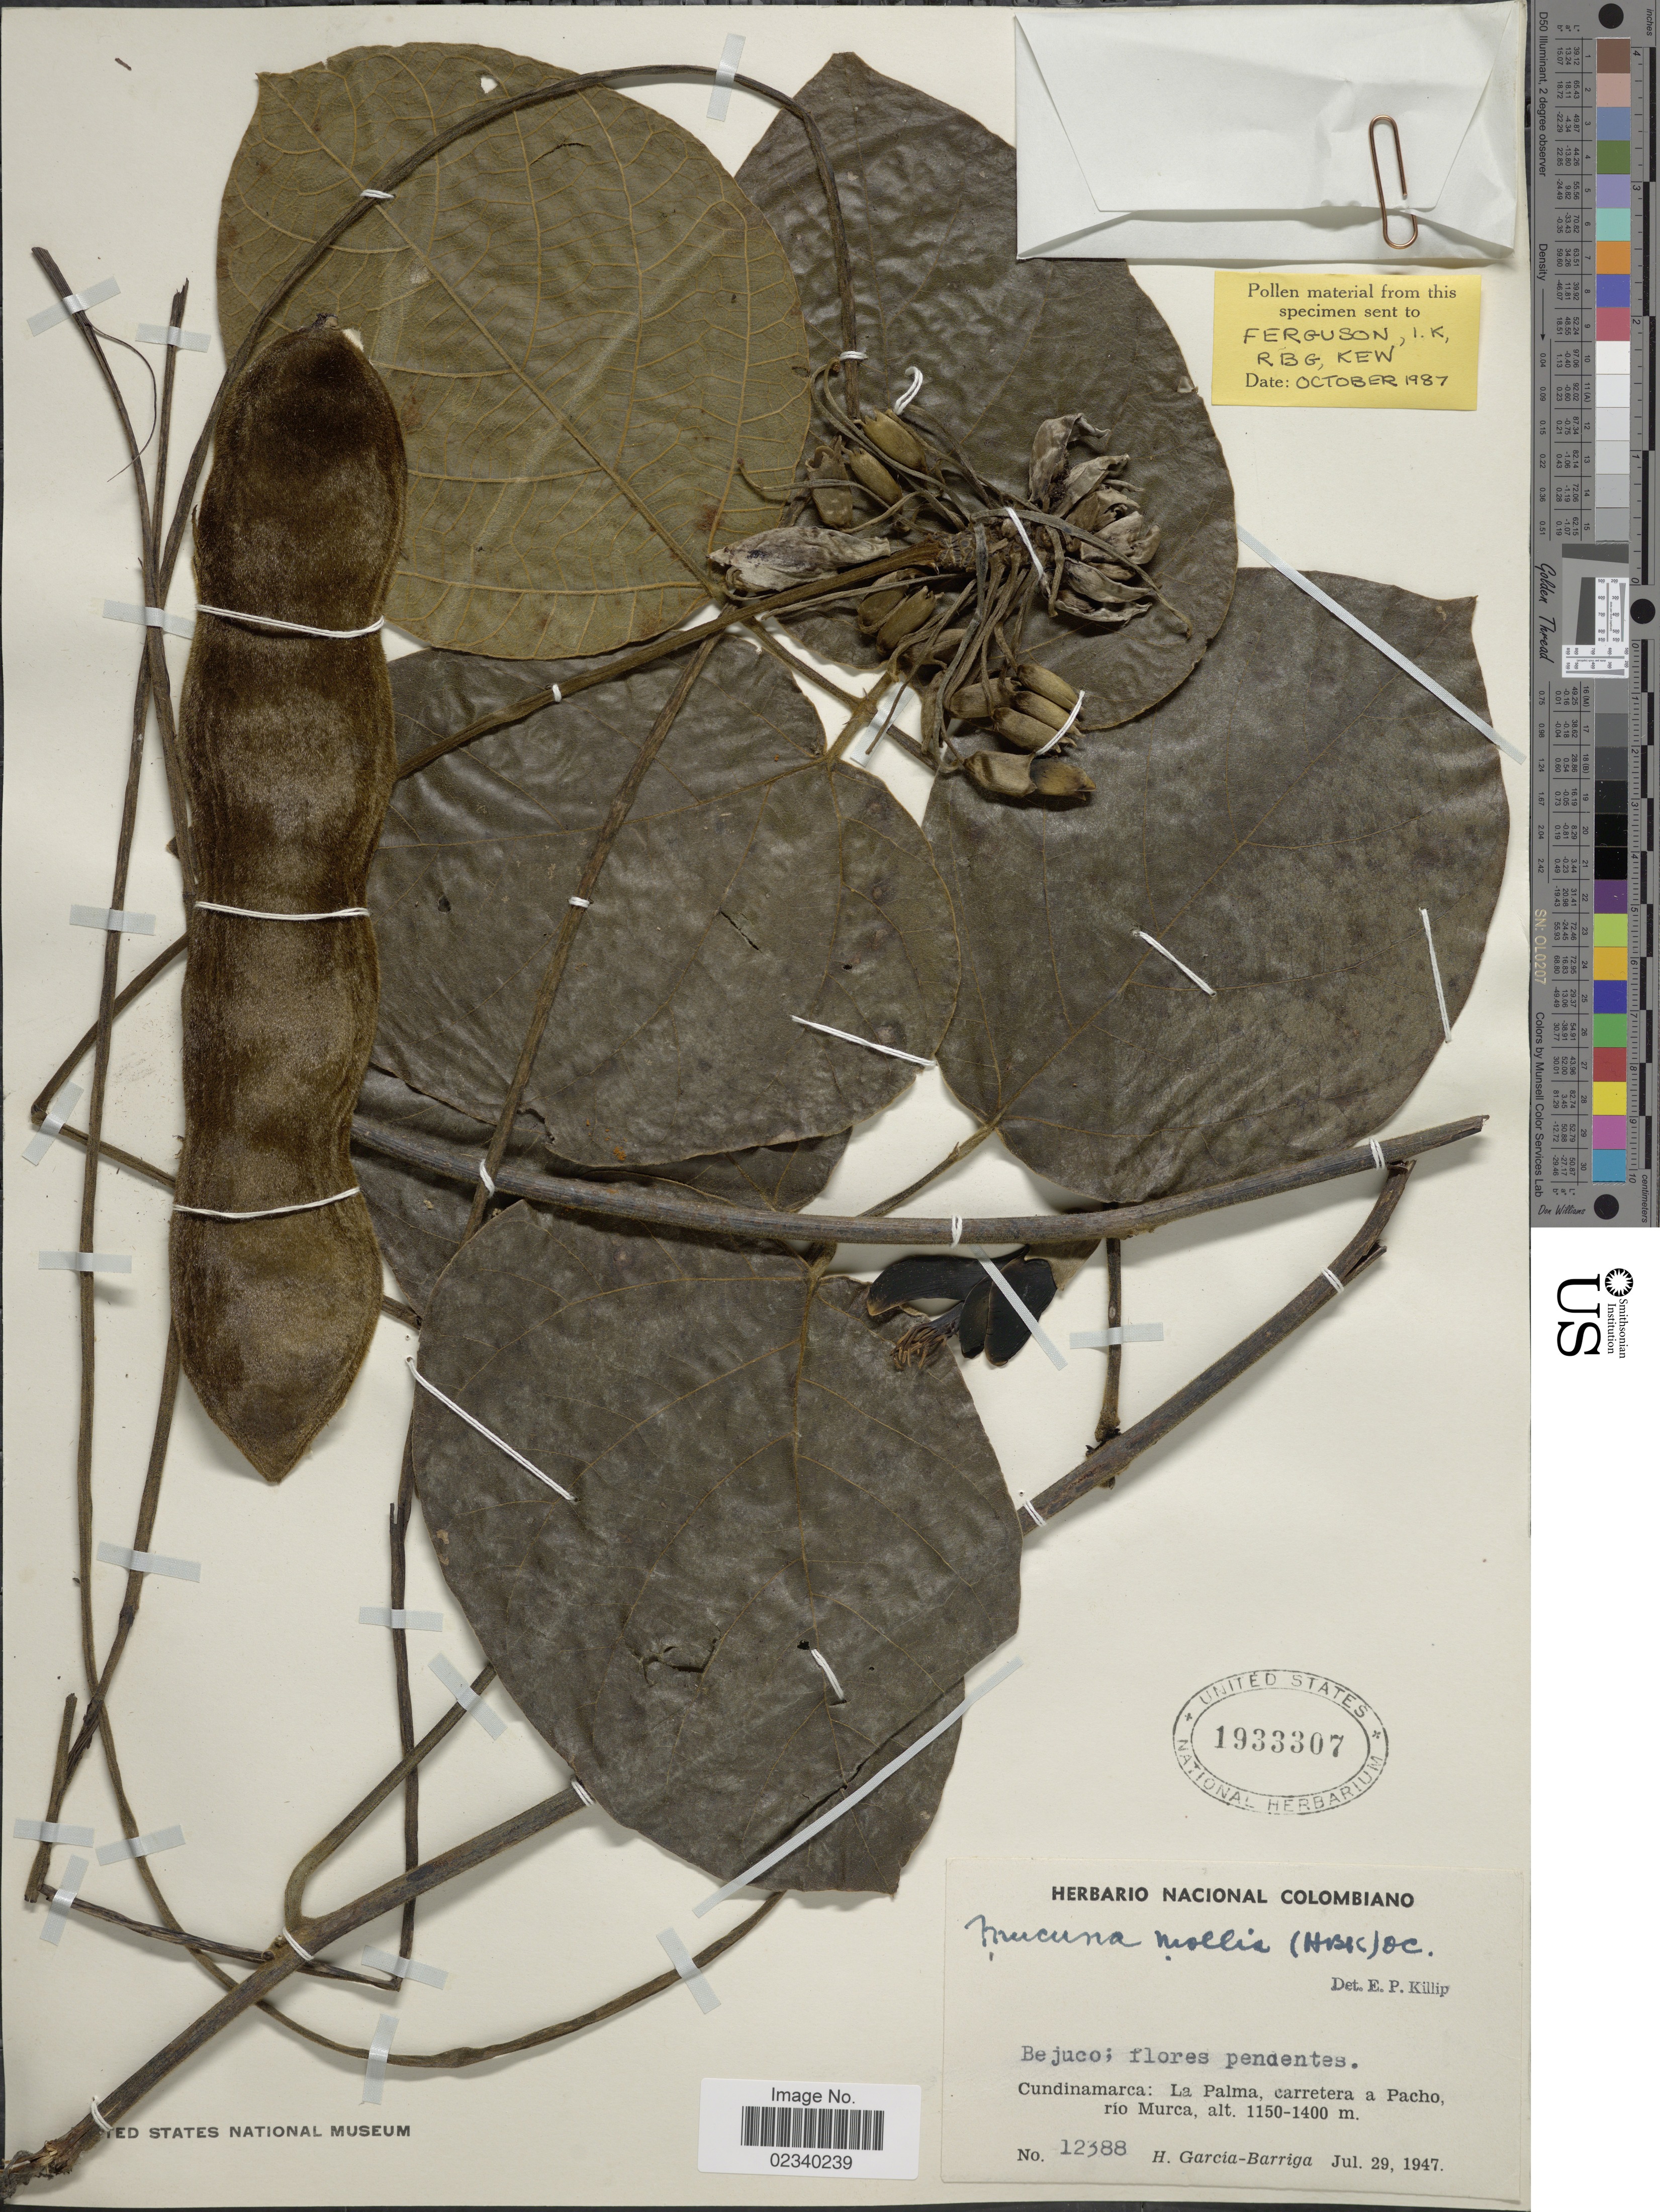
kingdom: Plantae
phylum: Tracheophyta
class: Magnoliopsida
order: Fabales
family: Fabaceae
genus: Mucuna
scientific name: Mucuna mollis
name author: (Kunth) DC.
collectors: H. García Barriga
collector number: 12388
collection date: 1947-07-29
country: Colombia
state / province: Cundinamarca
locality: La Palma, carretera a Pacho, rio Murca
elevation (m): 1150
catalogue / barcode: US 1933307